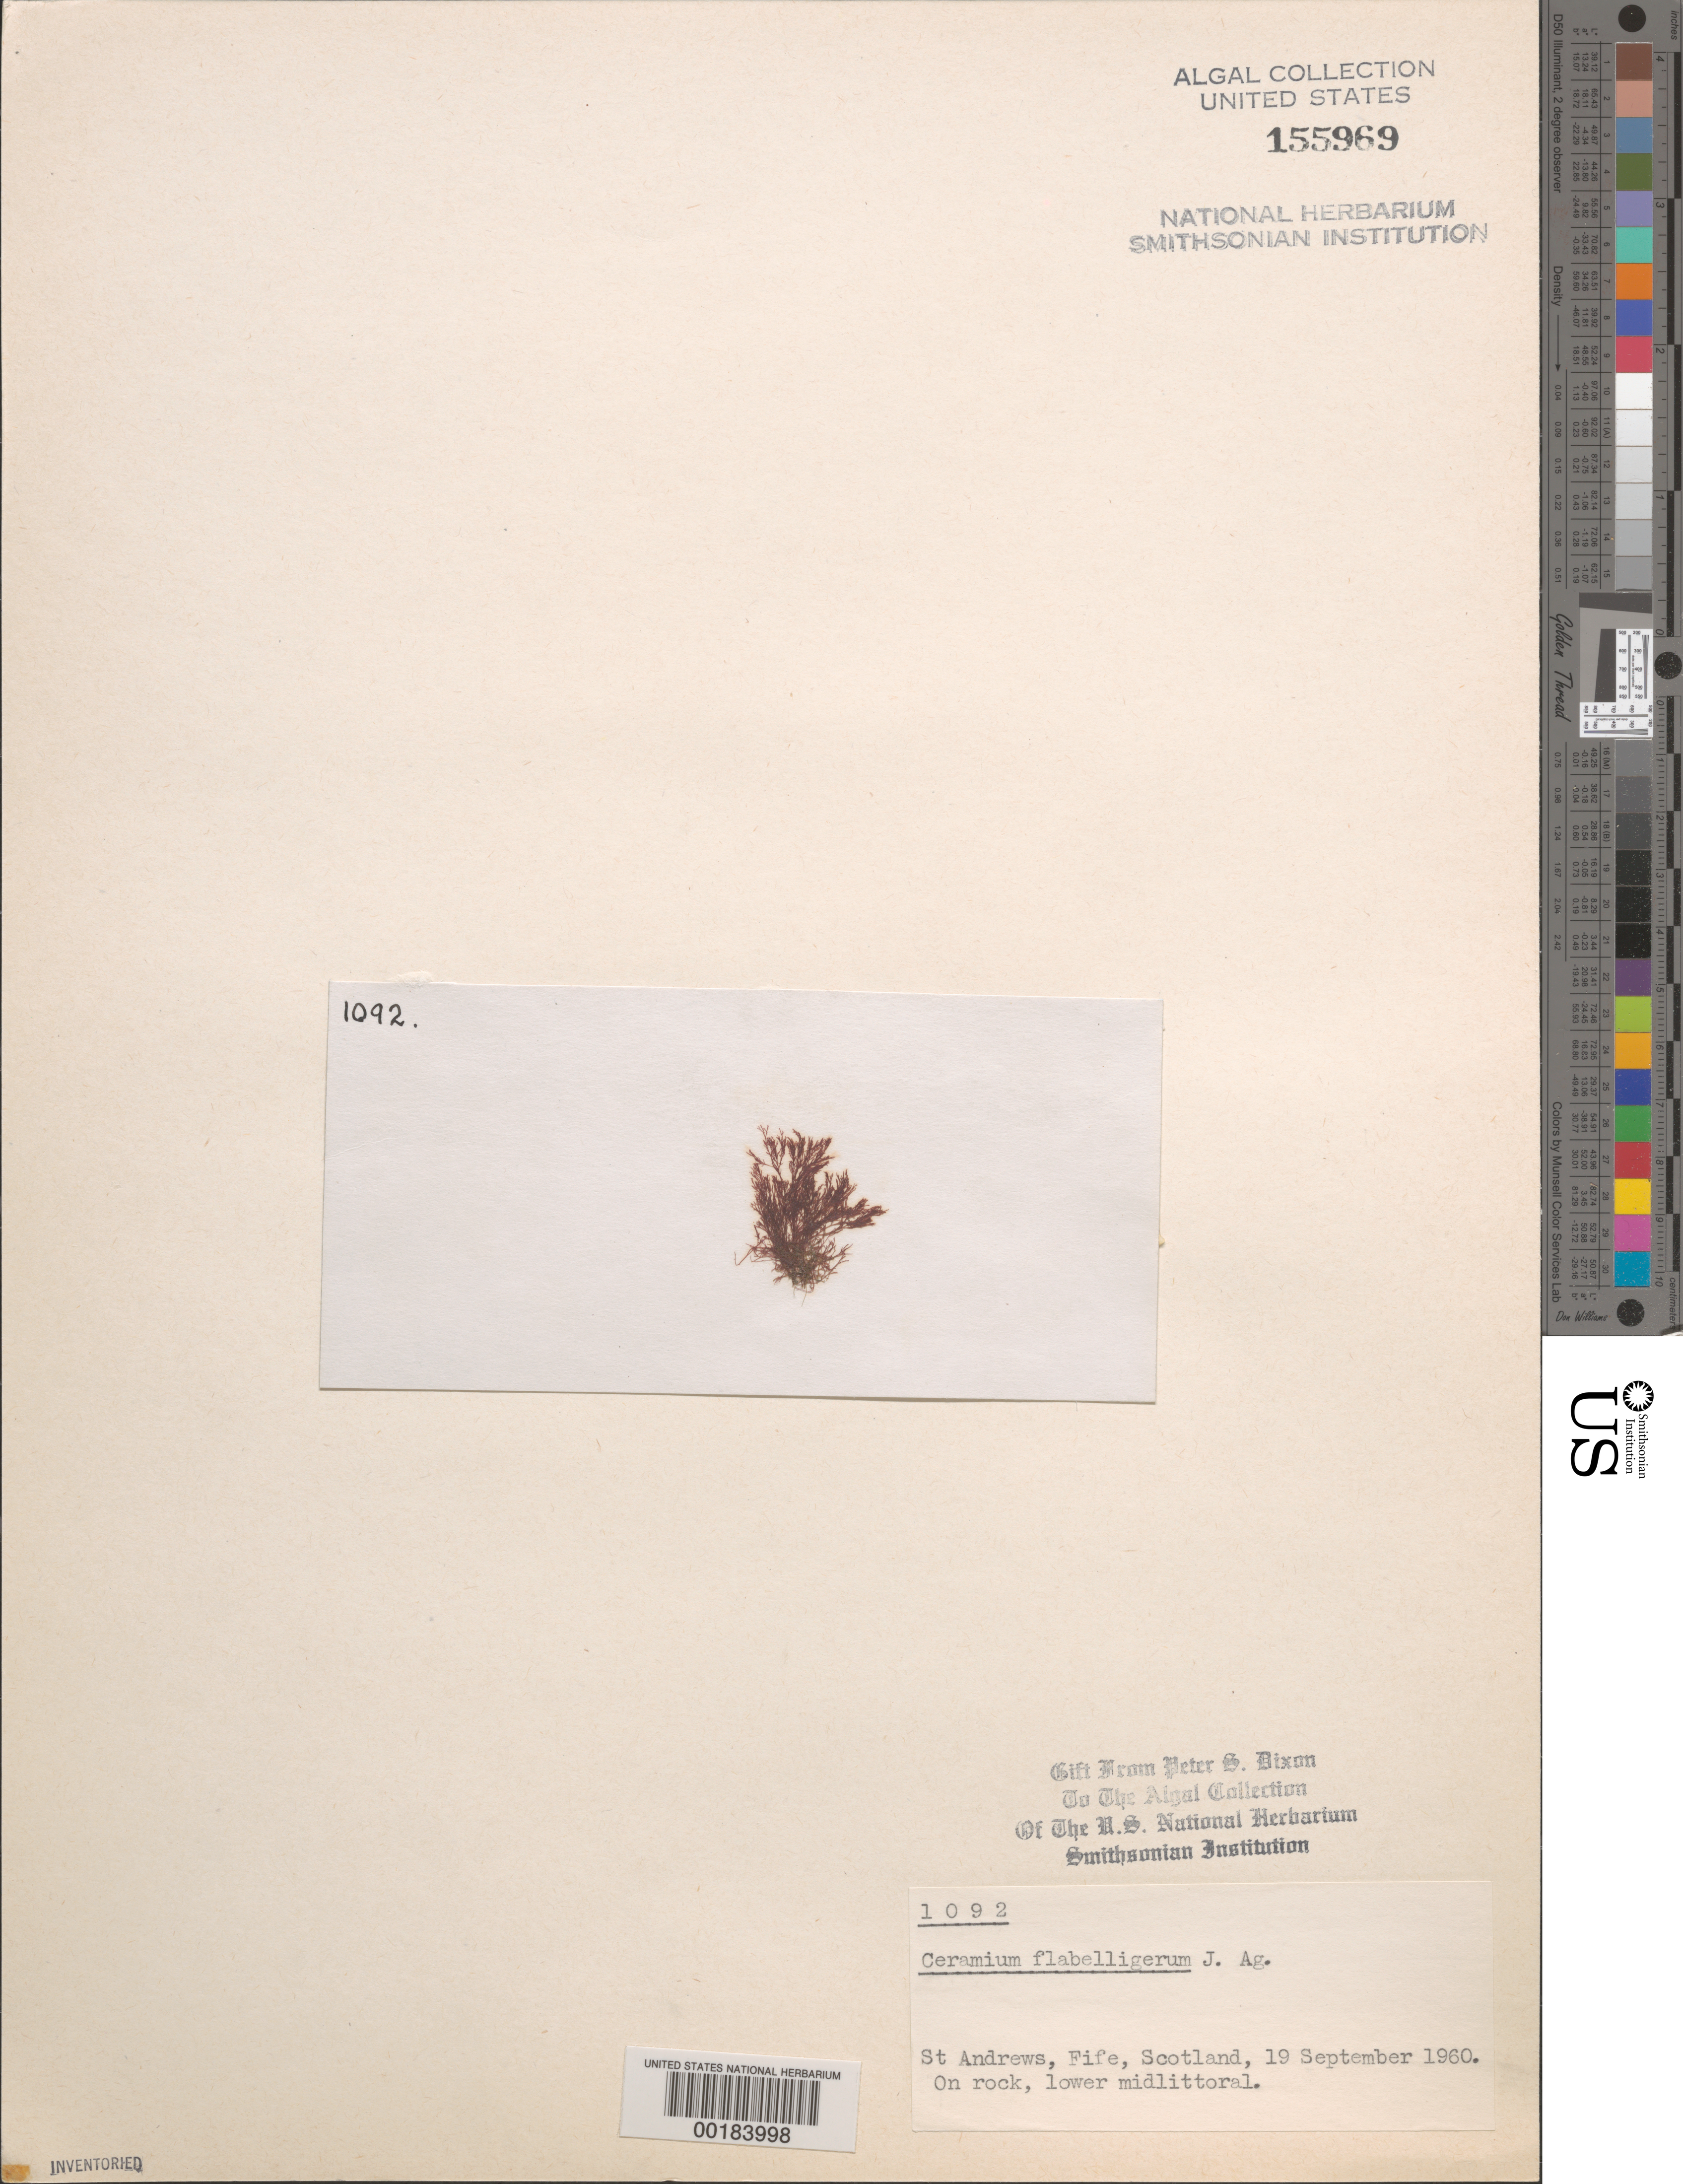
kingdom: Plantae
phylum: Rhodophyta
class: Florideophyceae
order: Ceramiales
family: Ceramiaceae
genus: Ceramium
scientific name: Ceramium gaditanum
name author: (Clemente) Cremades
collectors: P. S. Dixon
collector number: PSD 1092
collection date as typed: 19 Sep 1960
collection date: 1960-09-19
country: United Kingdom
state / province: Scotland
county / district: Fife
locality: St. Andrews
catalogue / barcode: US 155969